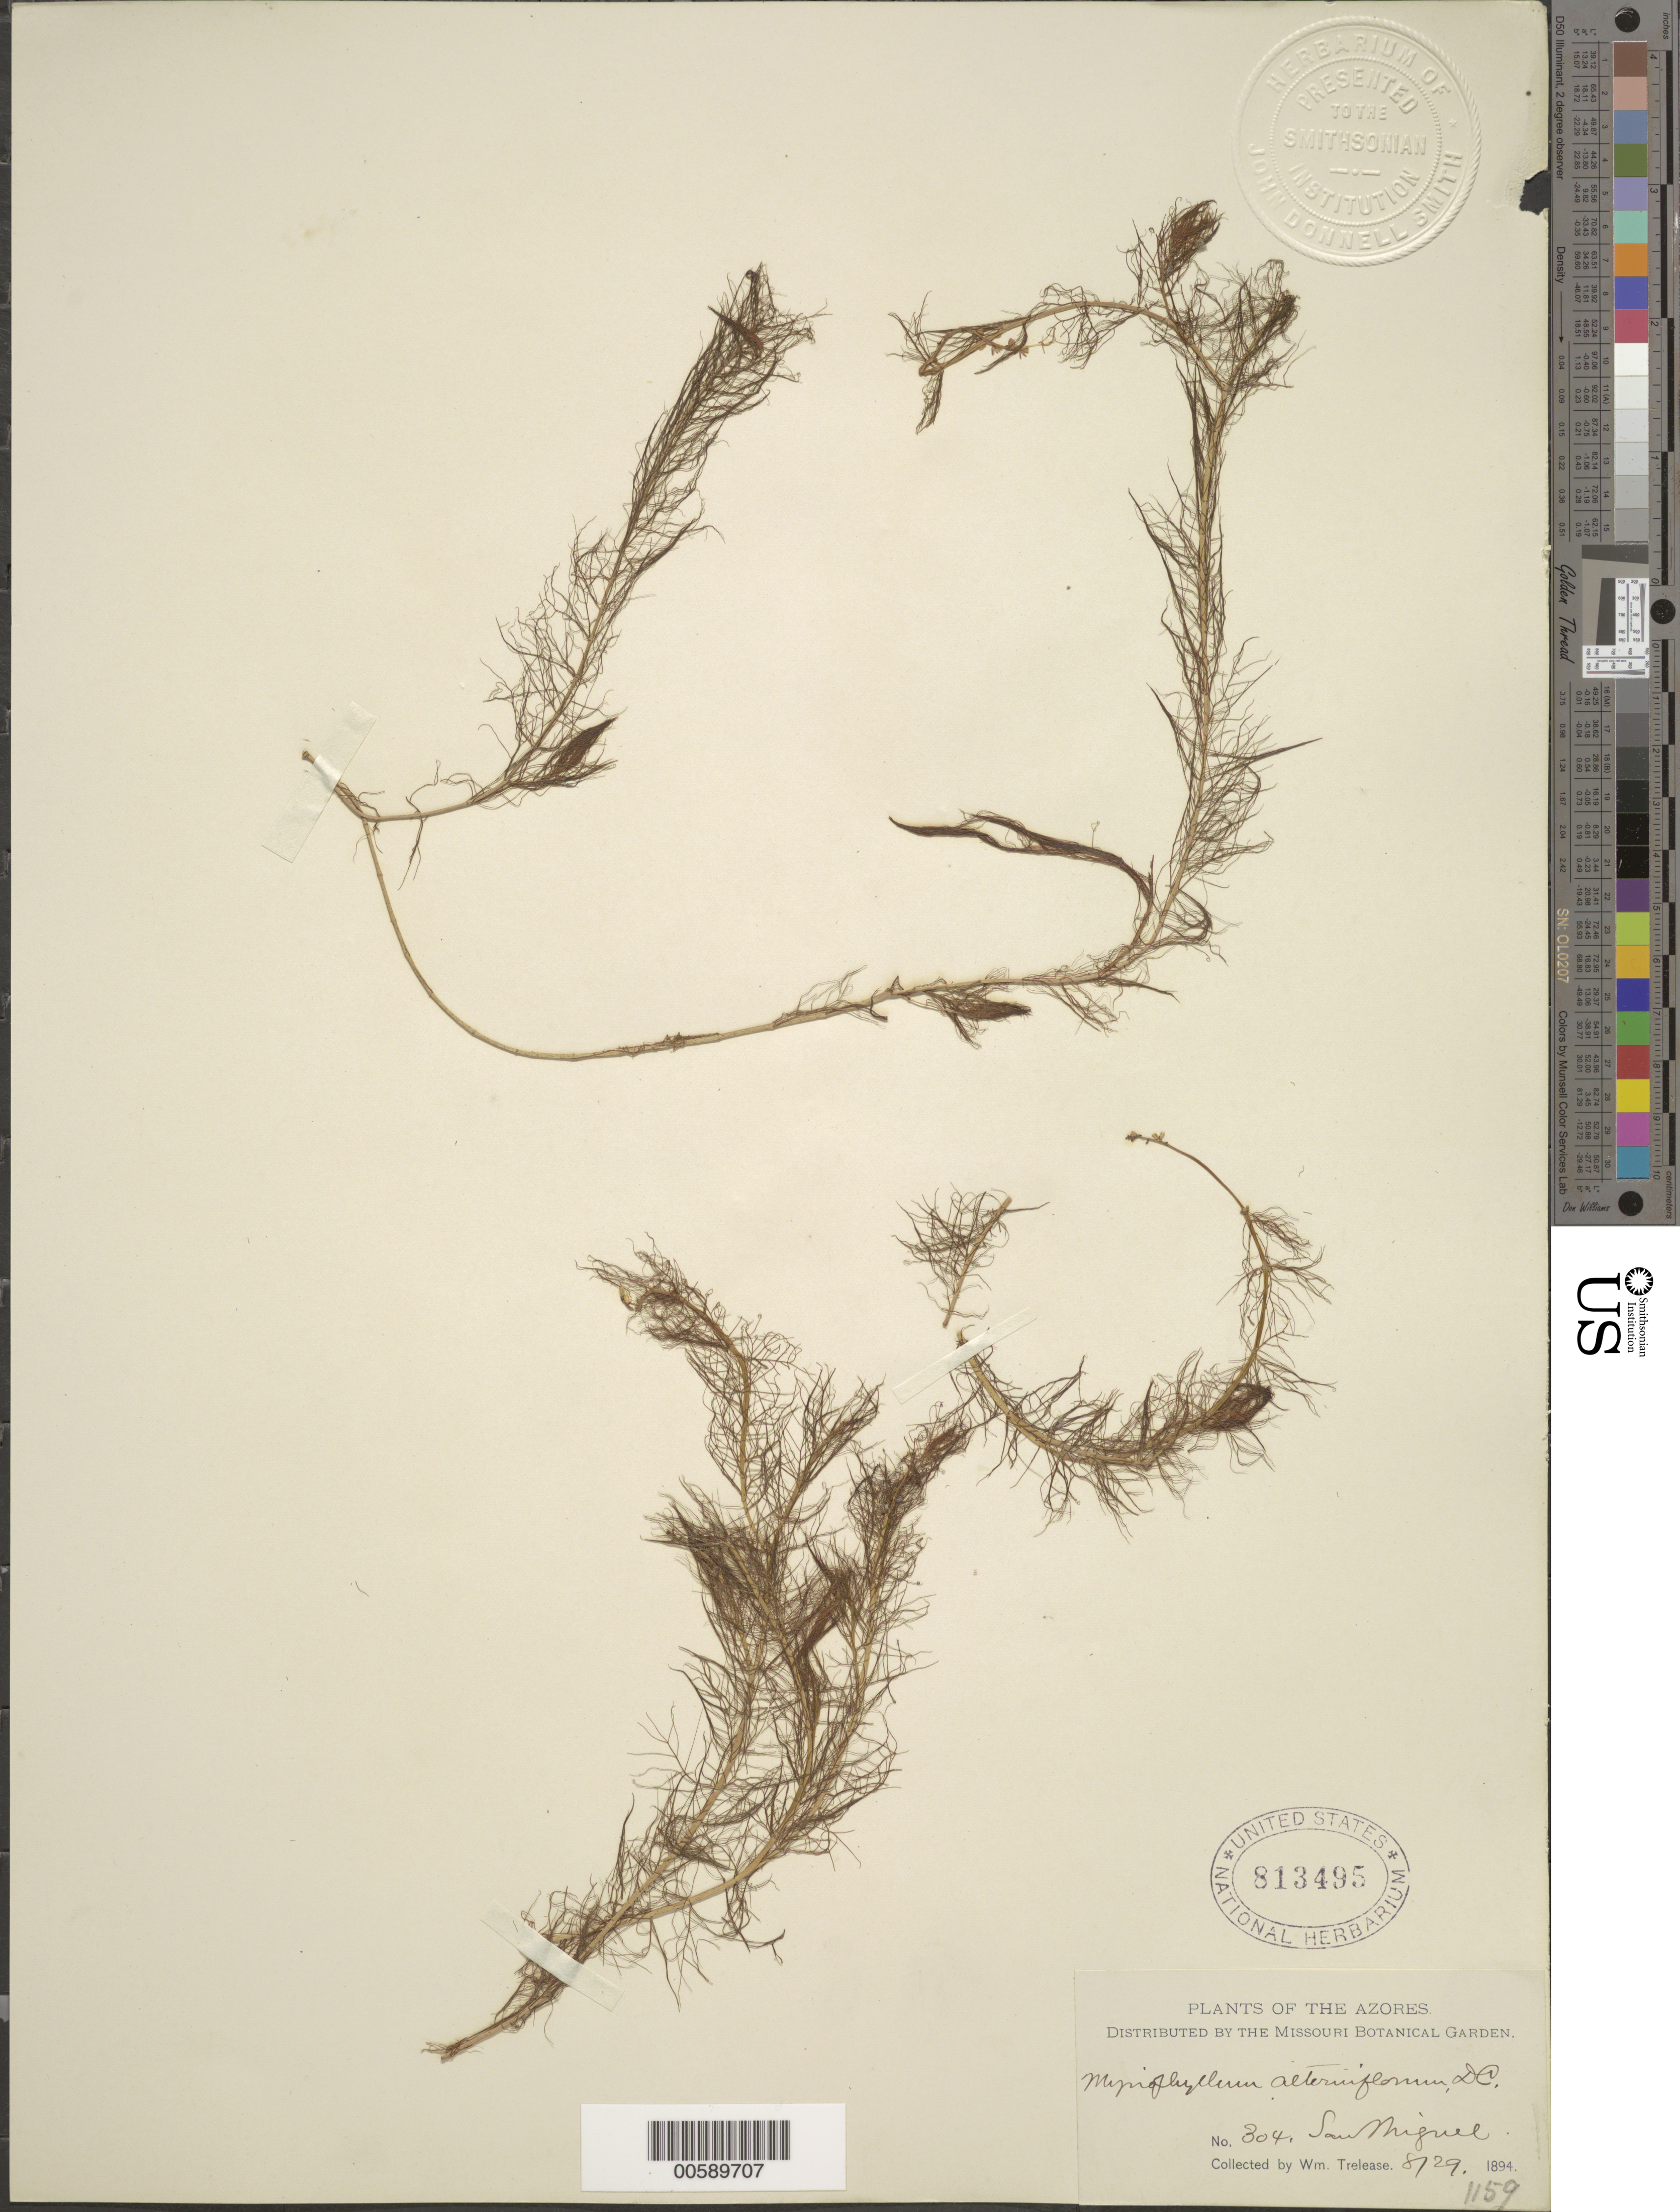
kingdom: Plantae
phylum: Tracheophyta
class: Magnoliopsida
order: Saxifragales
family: Haloragaceae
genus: Myriophyllum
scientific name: Myriophyllum alterniflorum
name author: DC.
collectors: W. Trelease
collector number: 304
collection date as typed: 29 Aug 1894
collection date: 1894-08-29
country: Portugal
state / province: Azores (Aut. Reg.)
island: São Miguel Island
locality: San Miguel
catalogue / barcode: US 813495